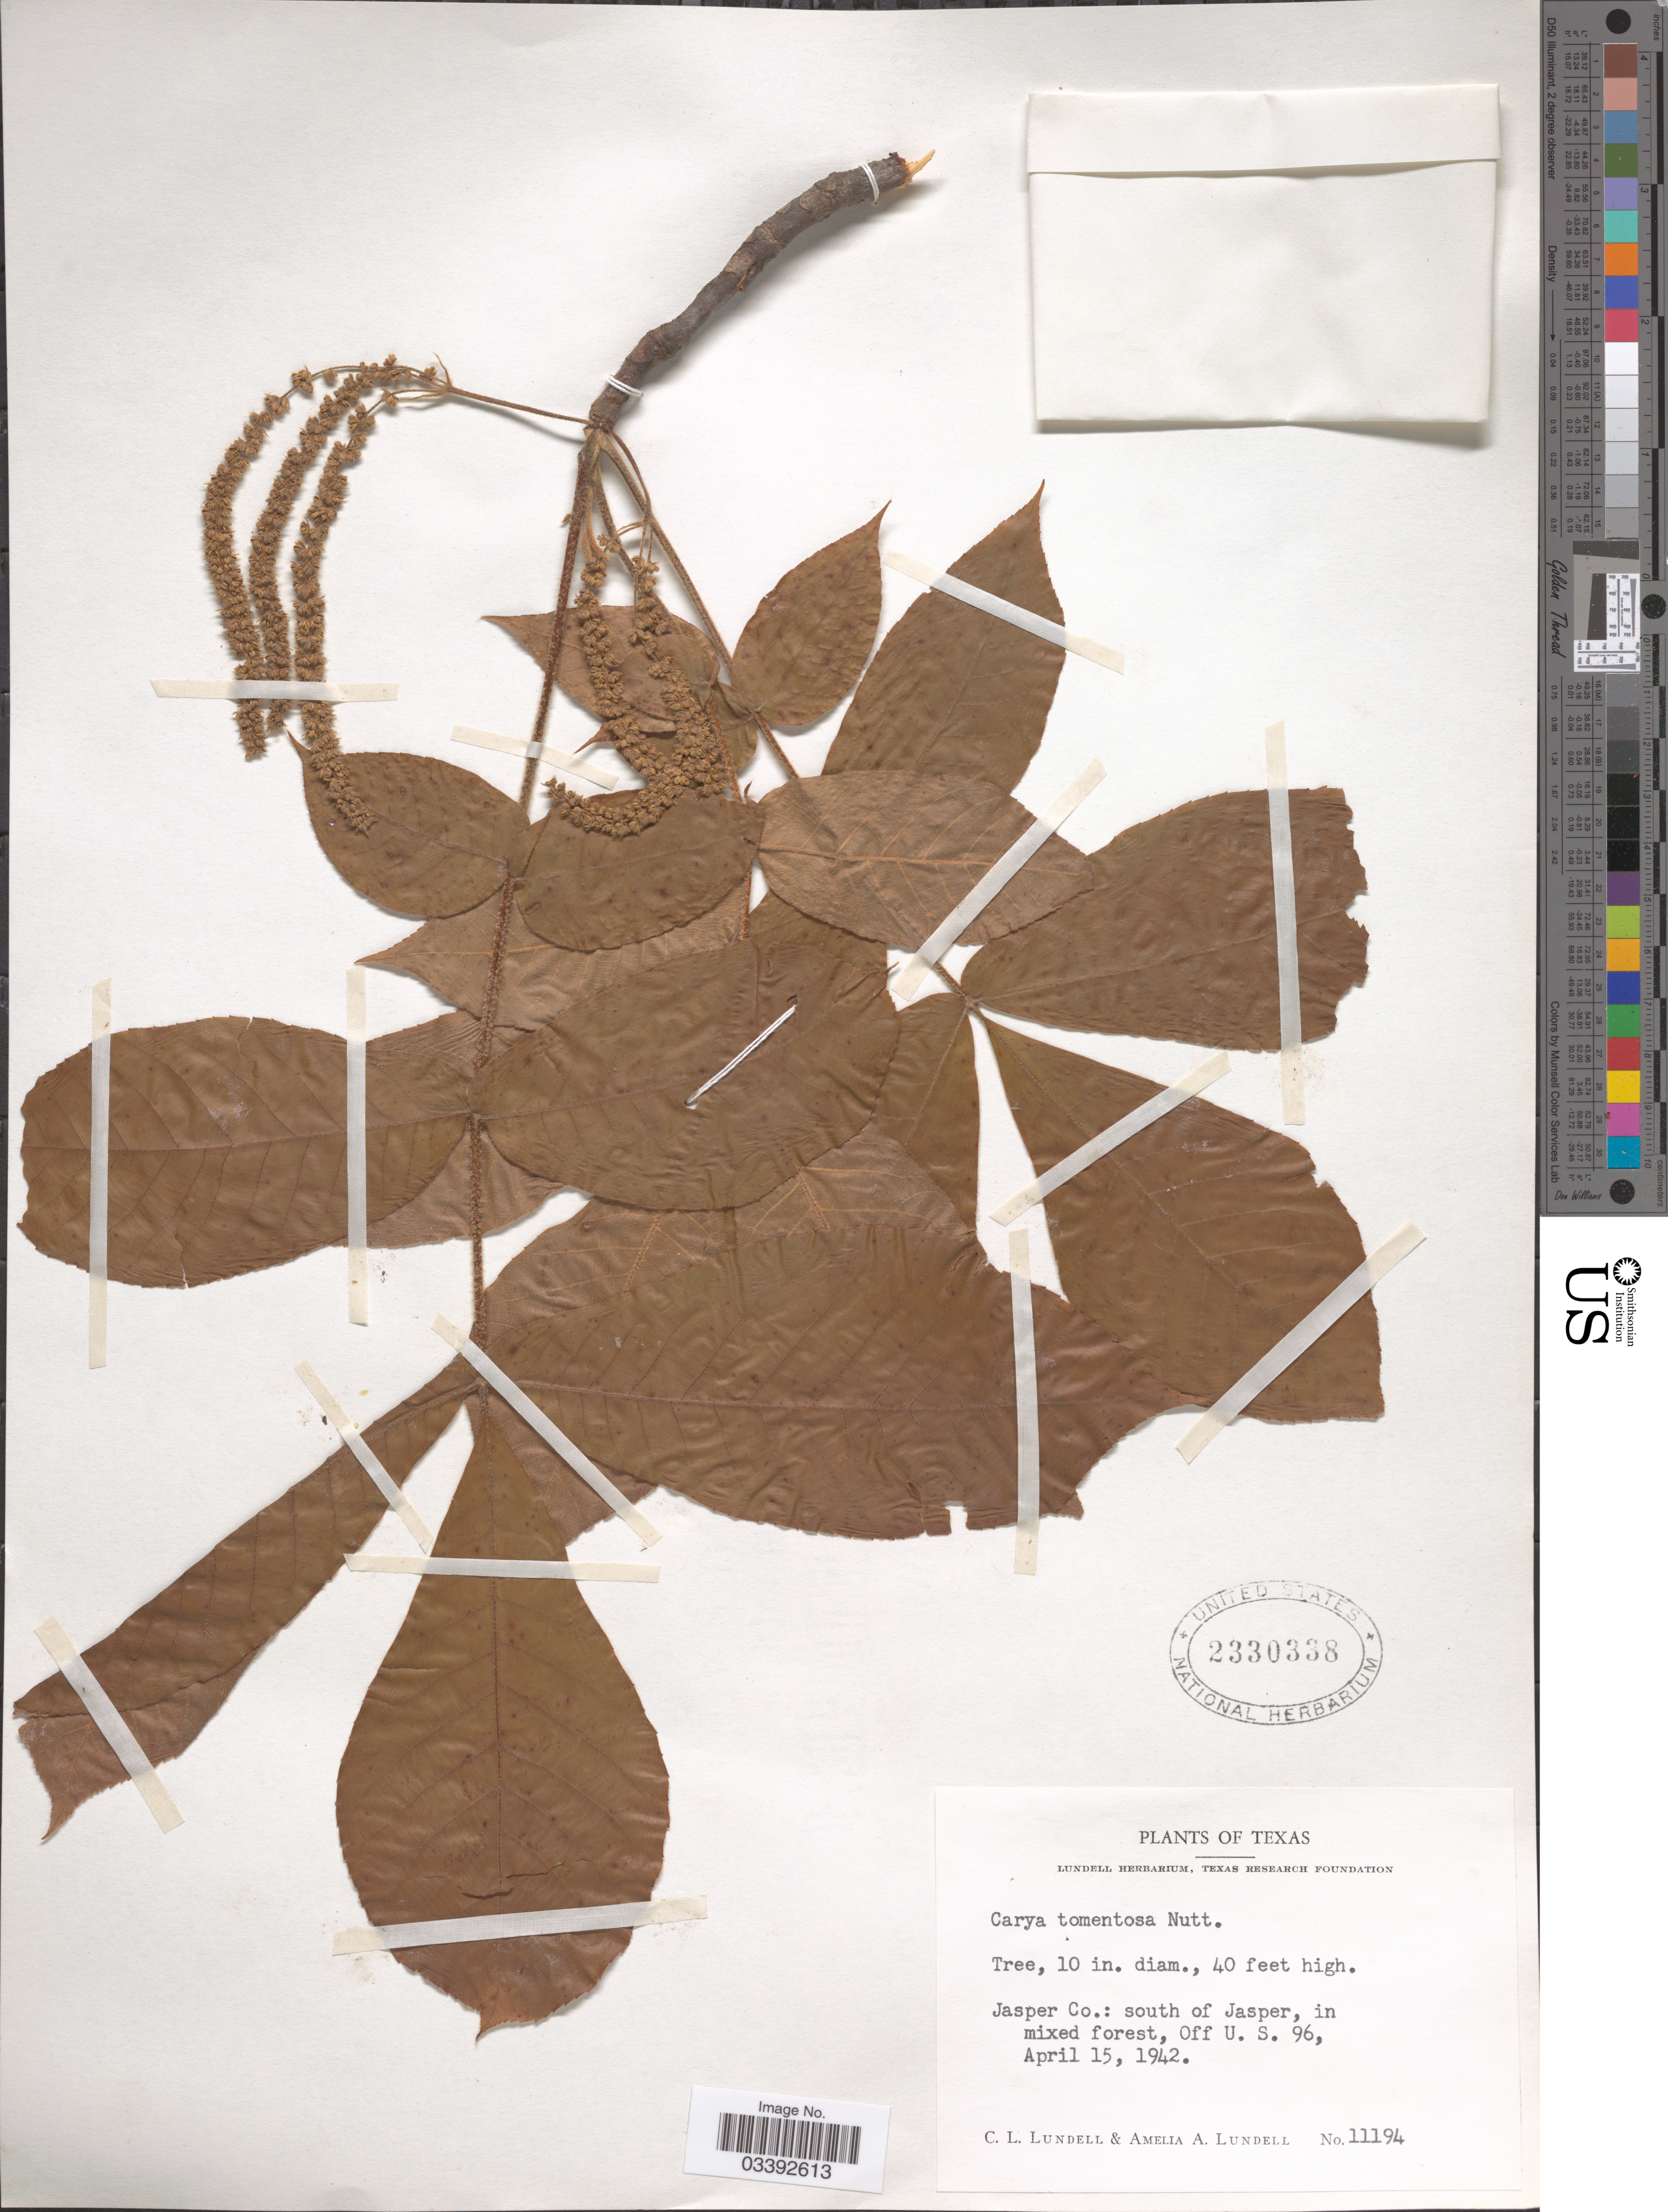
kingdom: Plantae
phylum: Tracheophyta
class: Magnoliopsida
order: Fagales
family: Juglandaceae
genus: Carya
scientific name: Carya tomentosa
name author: (Lam.) Nutt.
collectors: C. L. Lundell & A. A. Lundell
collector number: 11194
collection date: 1942-04-15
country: United States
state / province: Texas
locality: Jasper Co.: south of Jasper, in mixed forest, Off U.S. 96.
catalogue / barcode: US 2330338